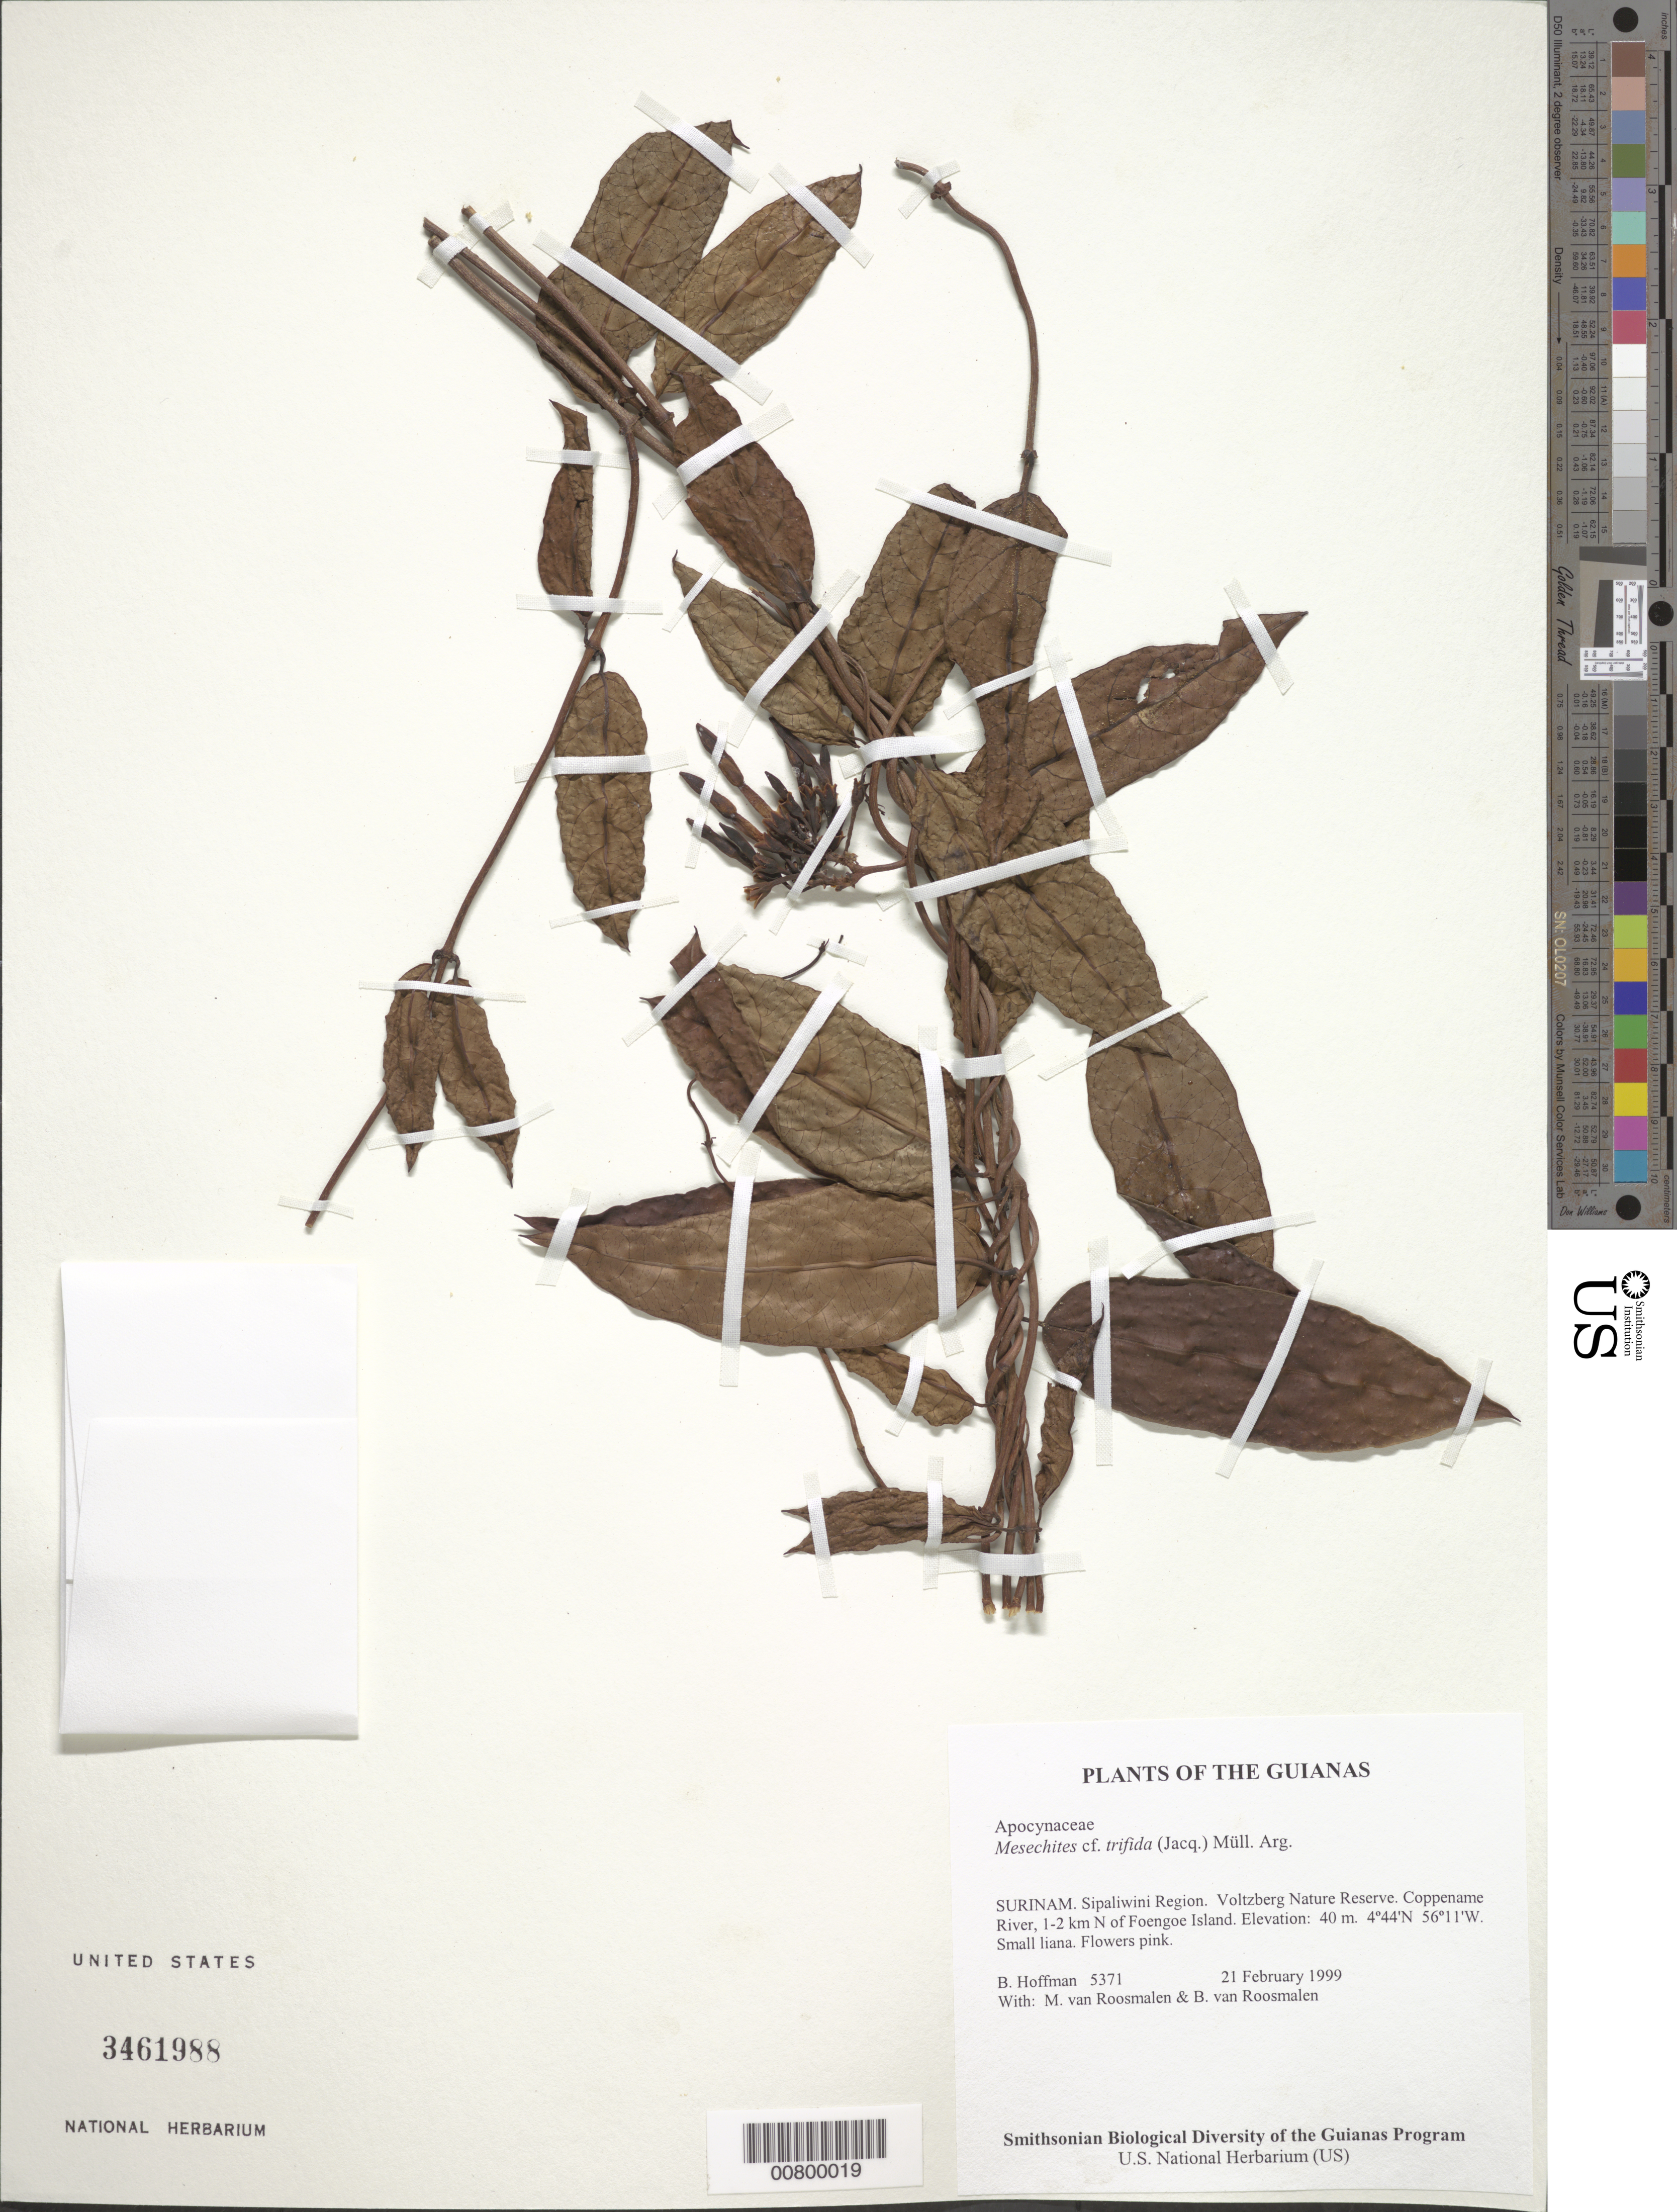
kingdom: Plantae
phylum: Tracheophyta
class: Magnoliopsida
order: Gentianales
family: Apocynaceae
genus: Mesechites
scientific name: Mesechites trifidus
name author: (Jacq.) Müll. Arg.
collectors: B. Hoffman, M. Roosmalen & B. Van Roosmalen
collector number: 5371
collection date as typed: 21 February 1999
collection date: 1999-02-21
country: Suriname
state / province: Sipaliwini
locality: Voltzberg Nature Reserve. Coppename River, 1-2 km N of Foengoe Island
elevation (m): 40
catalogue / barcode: US 3461988